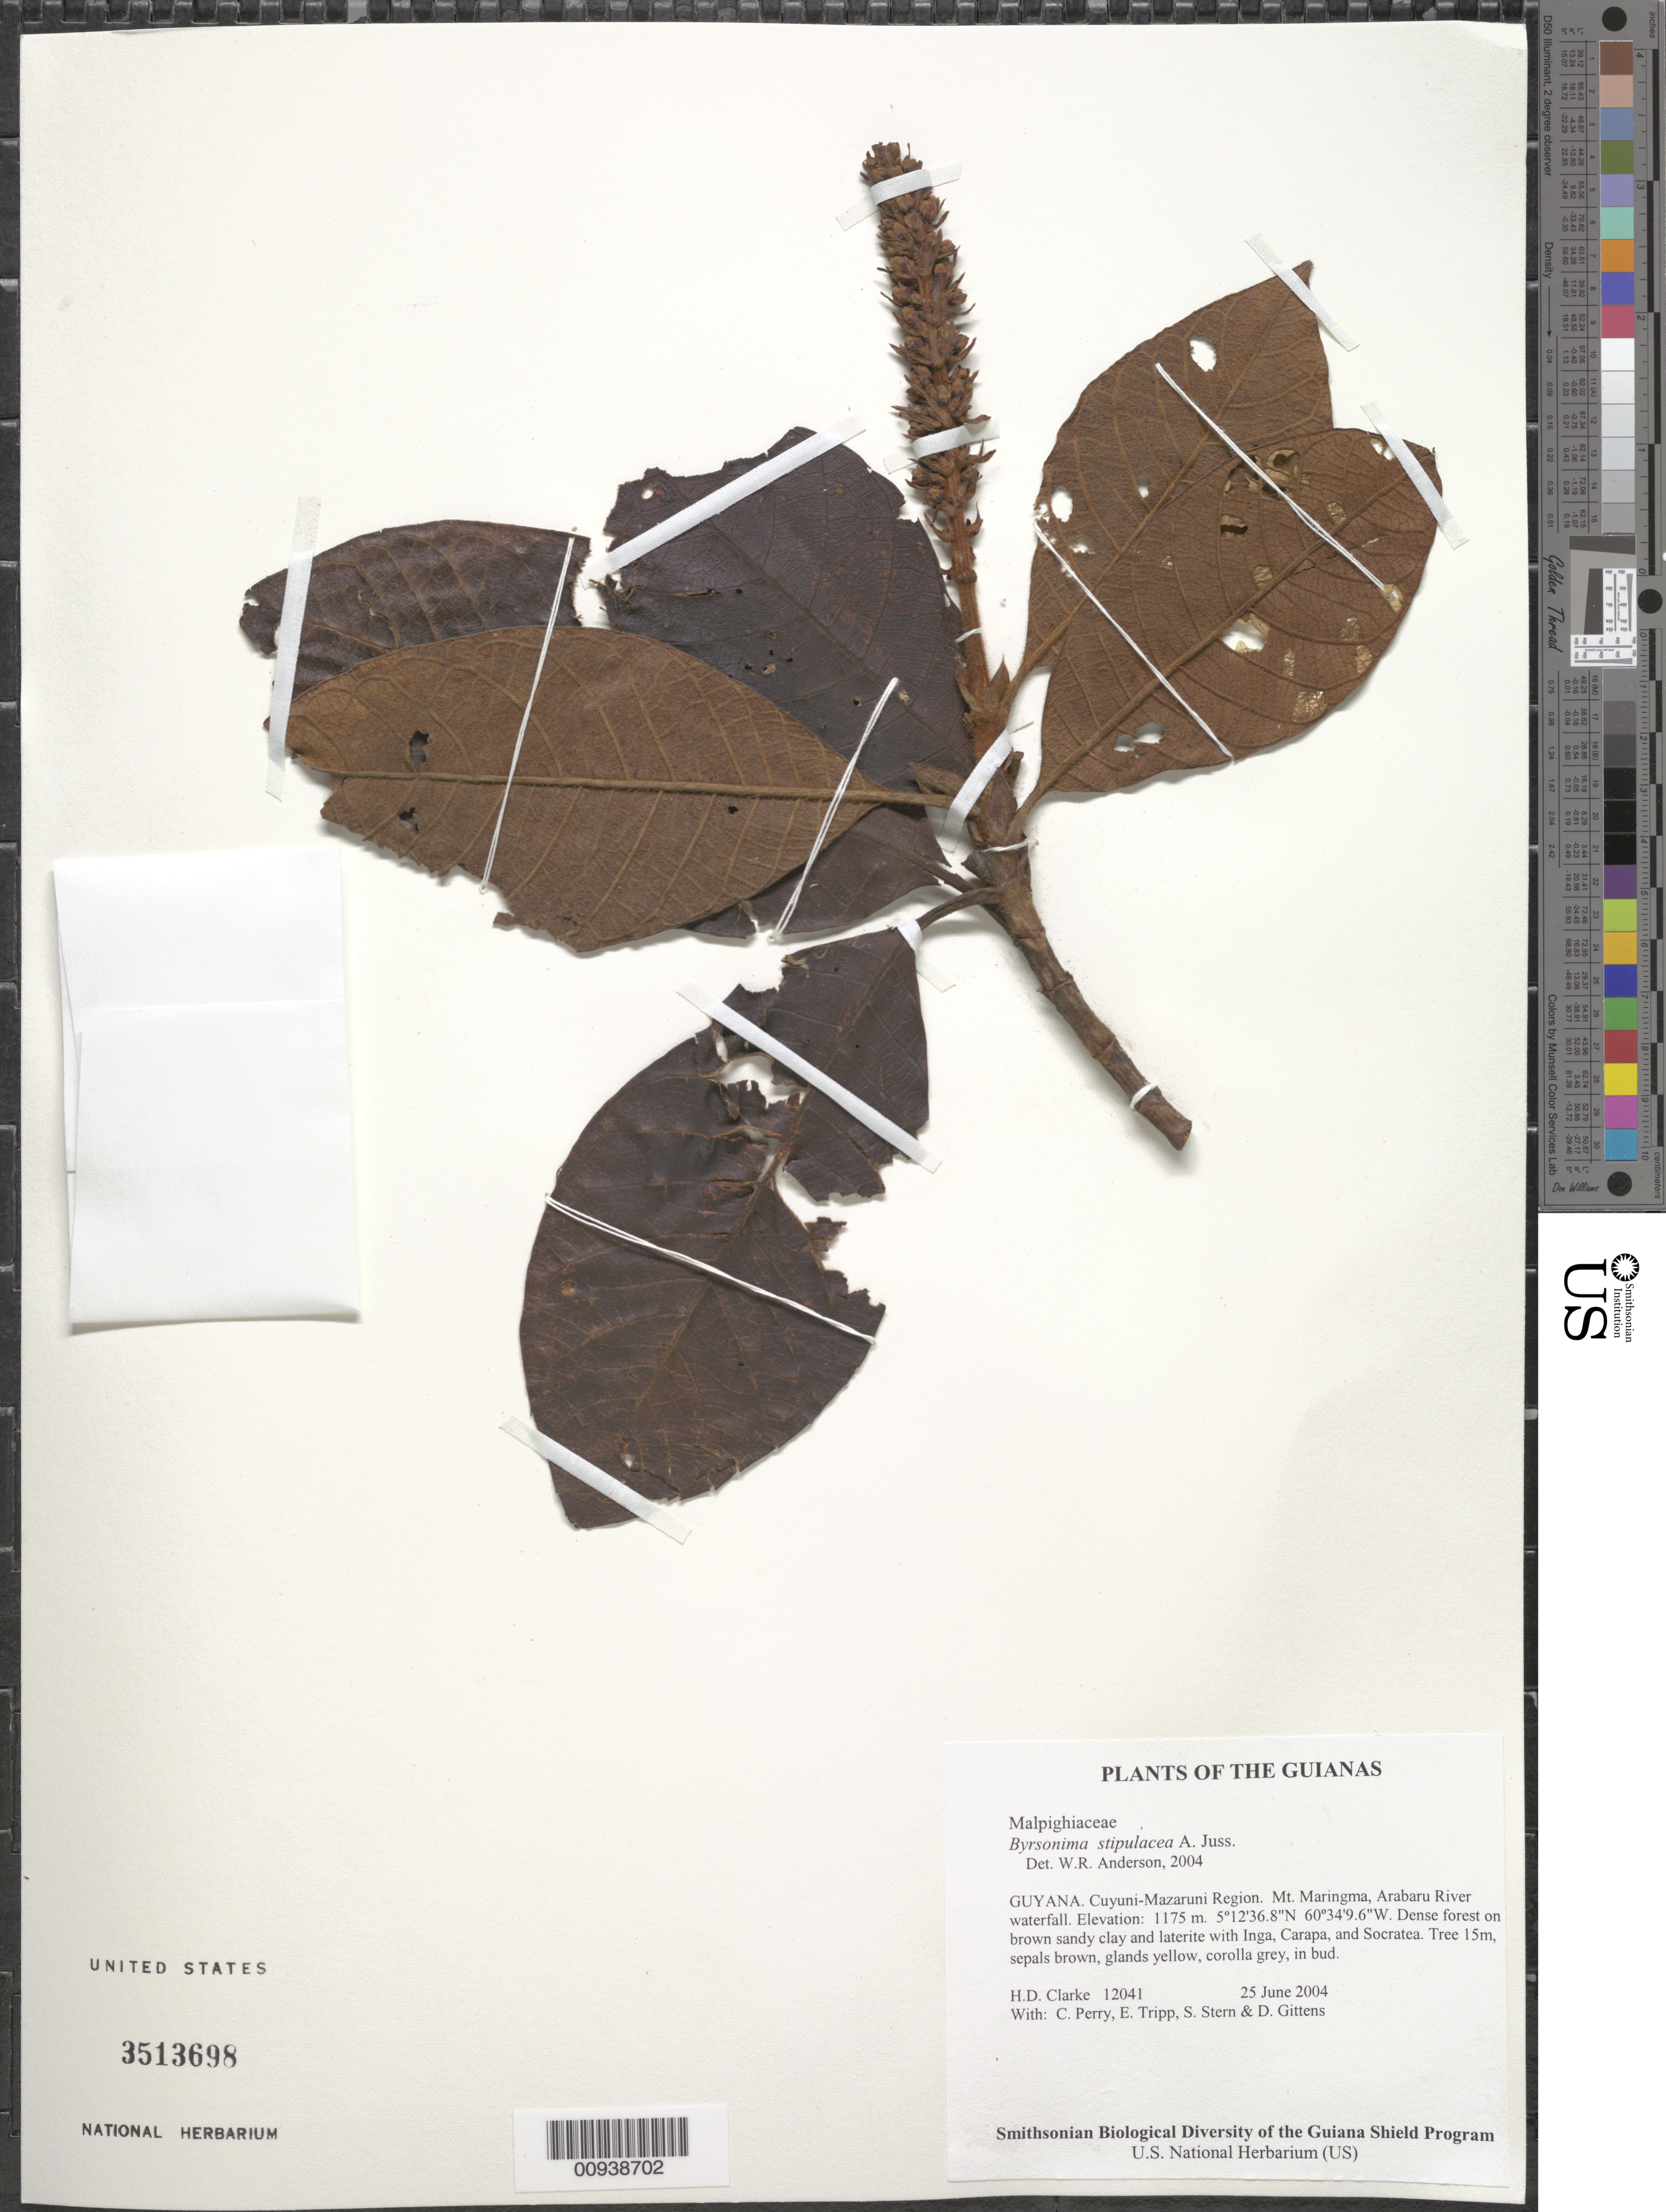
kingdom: Plantae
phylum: Tracheophyta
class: Magnoliopsida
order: Malpighiales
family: Malpighiaceae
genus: Byrsonima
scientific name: Byrsonima stipulacea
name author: A. Juss.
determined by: Anderson, W. R., (MICH), University of Michigan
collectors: H. D. Clarke, C. Perry, E. Tripp, S. R. Stern & D. Gittens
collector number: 12041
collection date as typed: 25 June 2004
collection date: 2004-06-25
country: Guyana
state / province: Cuyuni-Mazaruni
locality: Mt. Maringma, Arabaru River waterfall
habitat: Dense forest on brown sandy clay and laterite with Inga, Carapa, and Socratea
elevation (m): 1175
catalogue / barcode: US 3513698